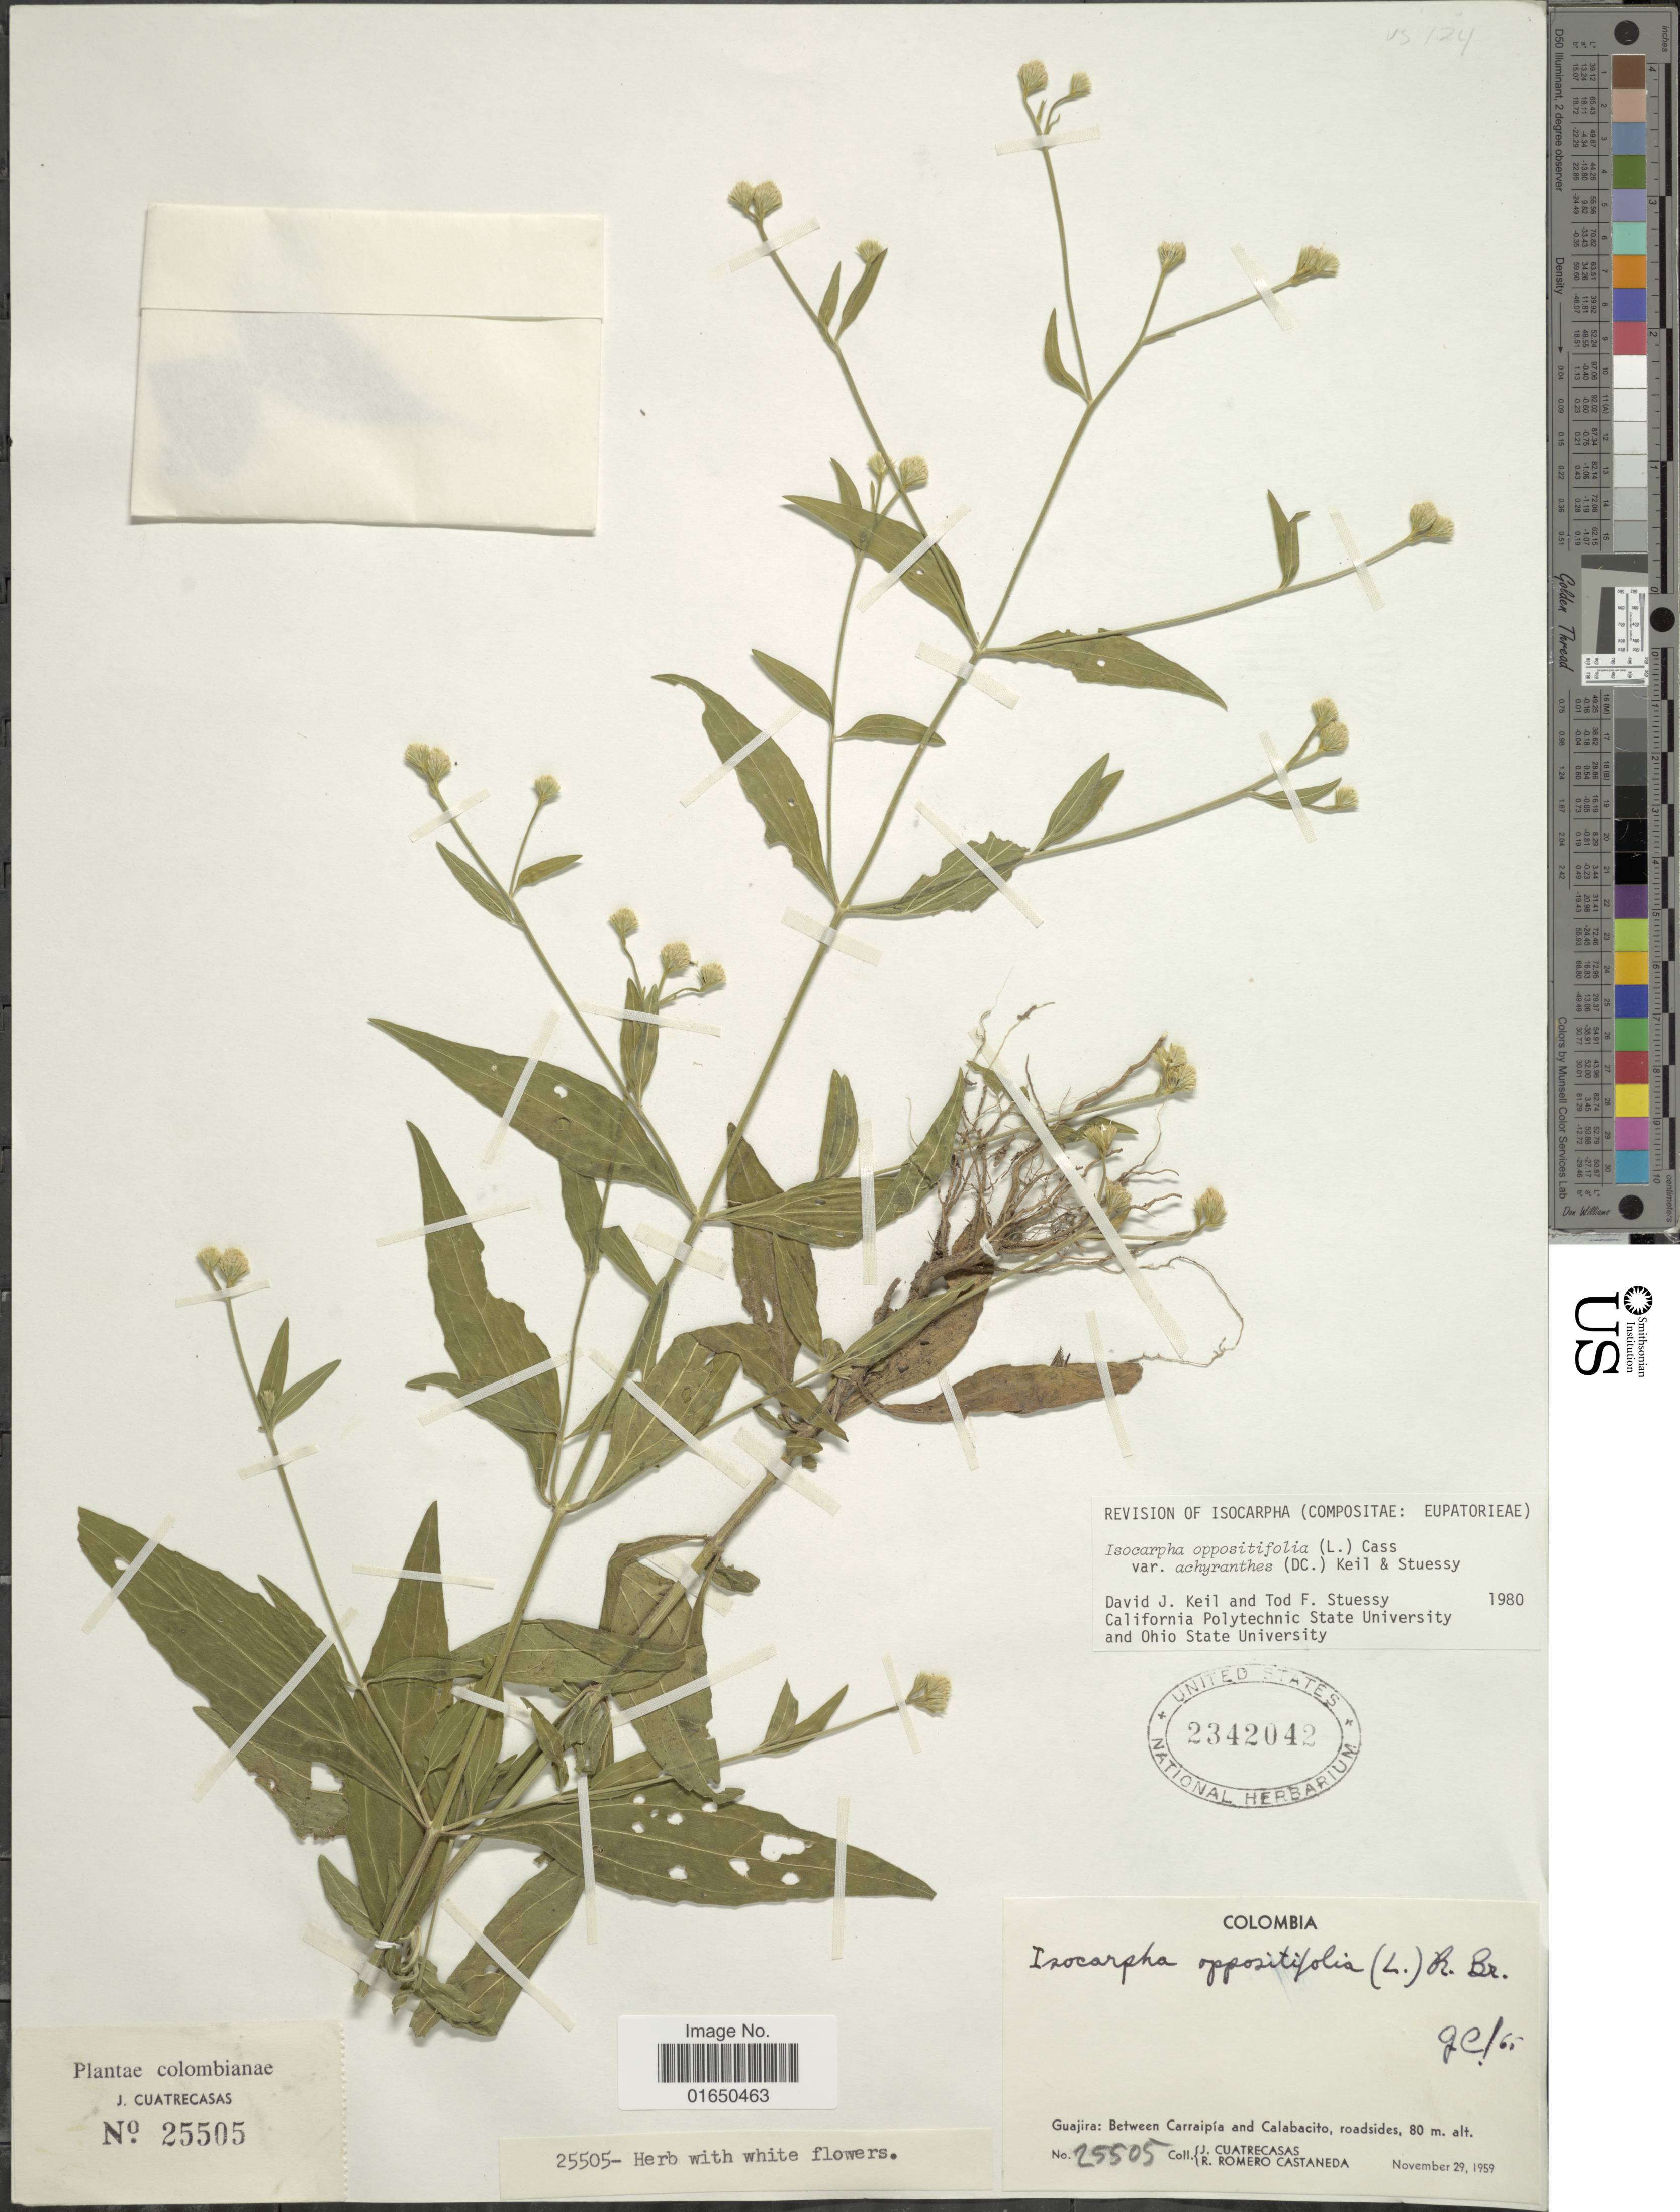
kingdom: Plantae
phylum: Tracheophyta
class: Magnoliopsida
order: Asterales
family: Asteraceae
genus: Isocarpha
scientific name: Isocarpha oppositifolia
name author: (L.) Cass.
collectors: J. Cuatrecasas & R. Romero Castañeda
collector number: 25505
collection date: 1959-11-29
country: Colombia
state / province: La Guajira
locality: Guajira: Between Carraipia and Calabacito, roadsides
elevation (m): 80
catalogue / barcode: US 2342042